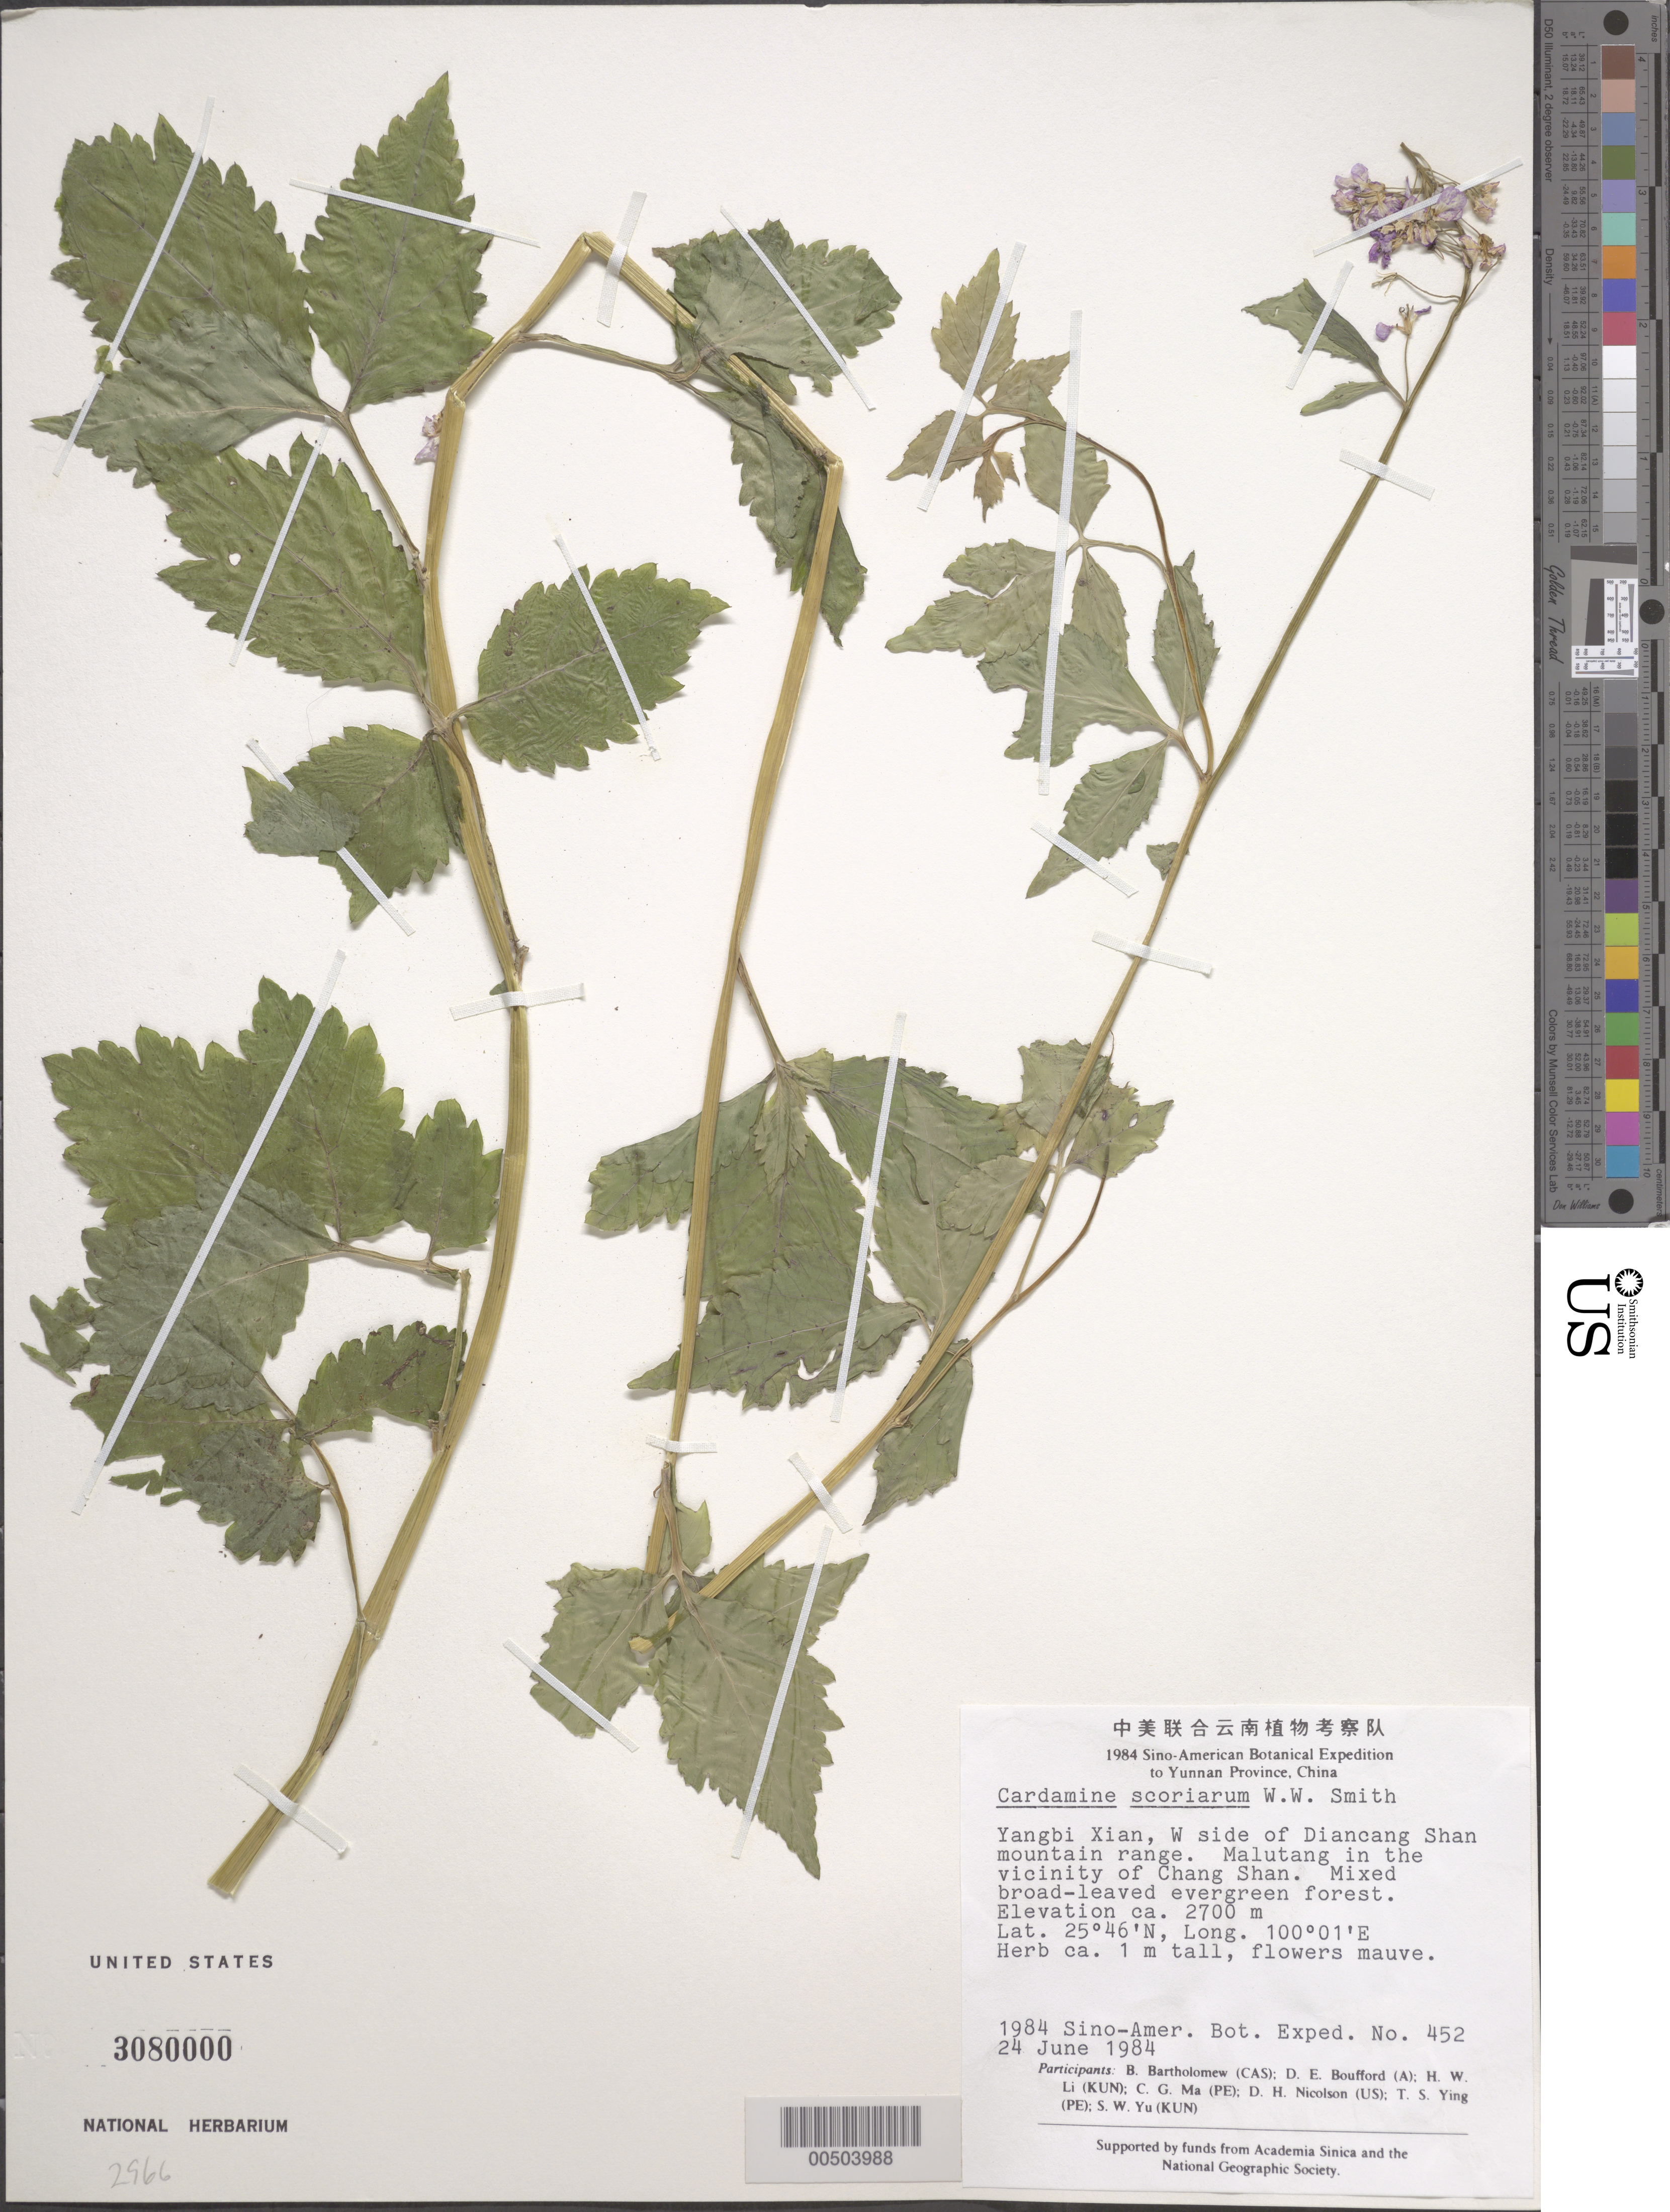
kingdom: Plantae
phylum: Tracheophyta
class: Magnoliopsida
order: Brassicales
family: Brassicaceae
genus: Cardamine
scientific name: Cardamine scoriarum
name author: W.W. Sm.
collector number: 452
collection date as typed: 24 Jun 1984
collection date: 1984-06-24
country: China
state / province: Yunnan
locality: W side of Diancang Shan mountain range. Malutang in the vicinity of Chang Shan, Yangbi District (Yangbi Xian)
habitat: Mixed broad-leaved evergreen forest.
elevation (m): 2700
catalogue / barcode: US 3080000